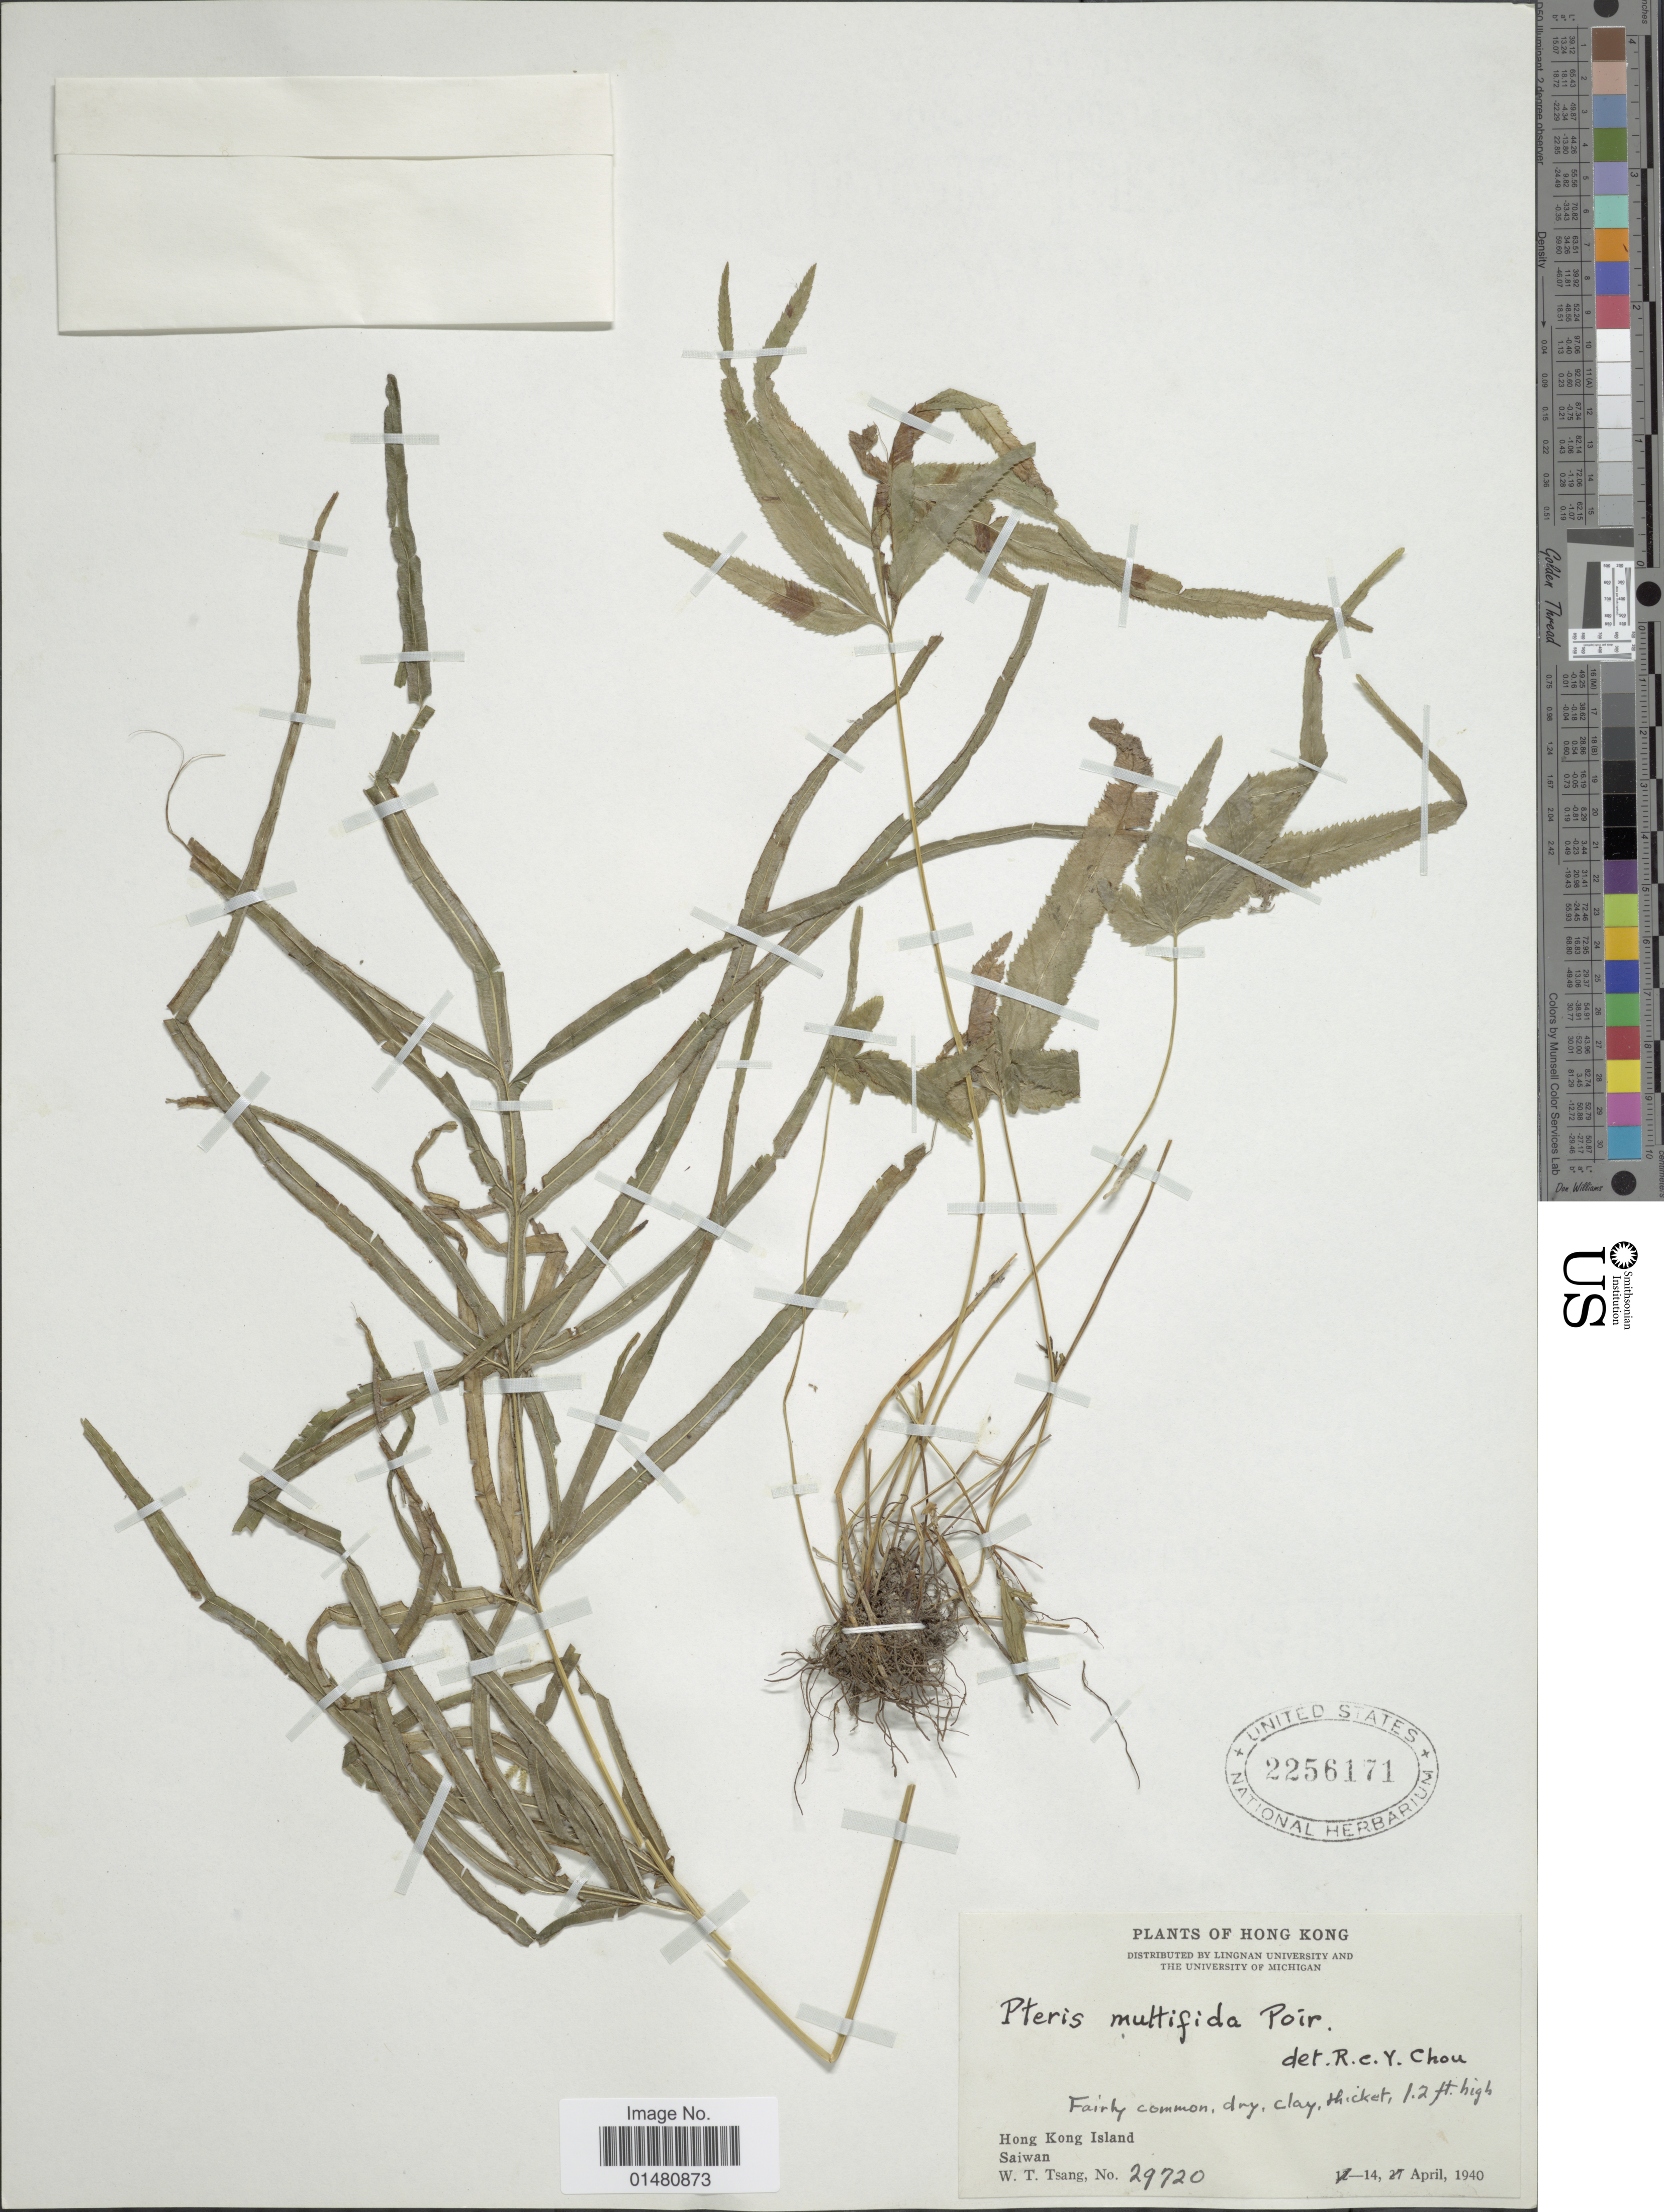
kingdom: Plantae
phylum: Tracheophyta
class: Polypodiopsida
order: Polypodiales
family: Pteridaceae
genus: Pteris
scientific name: Pteris multifida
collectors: W. T. Tsang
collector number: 29720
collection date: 1940-04-14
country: China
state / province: Hong Kong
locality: Hong Kong Island,Saiwan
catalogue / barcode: US 2256171